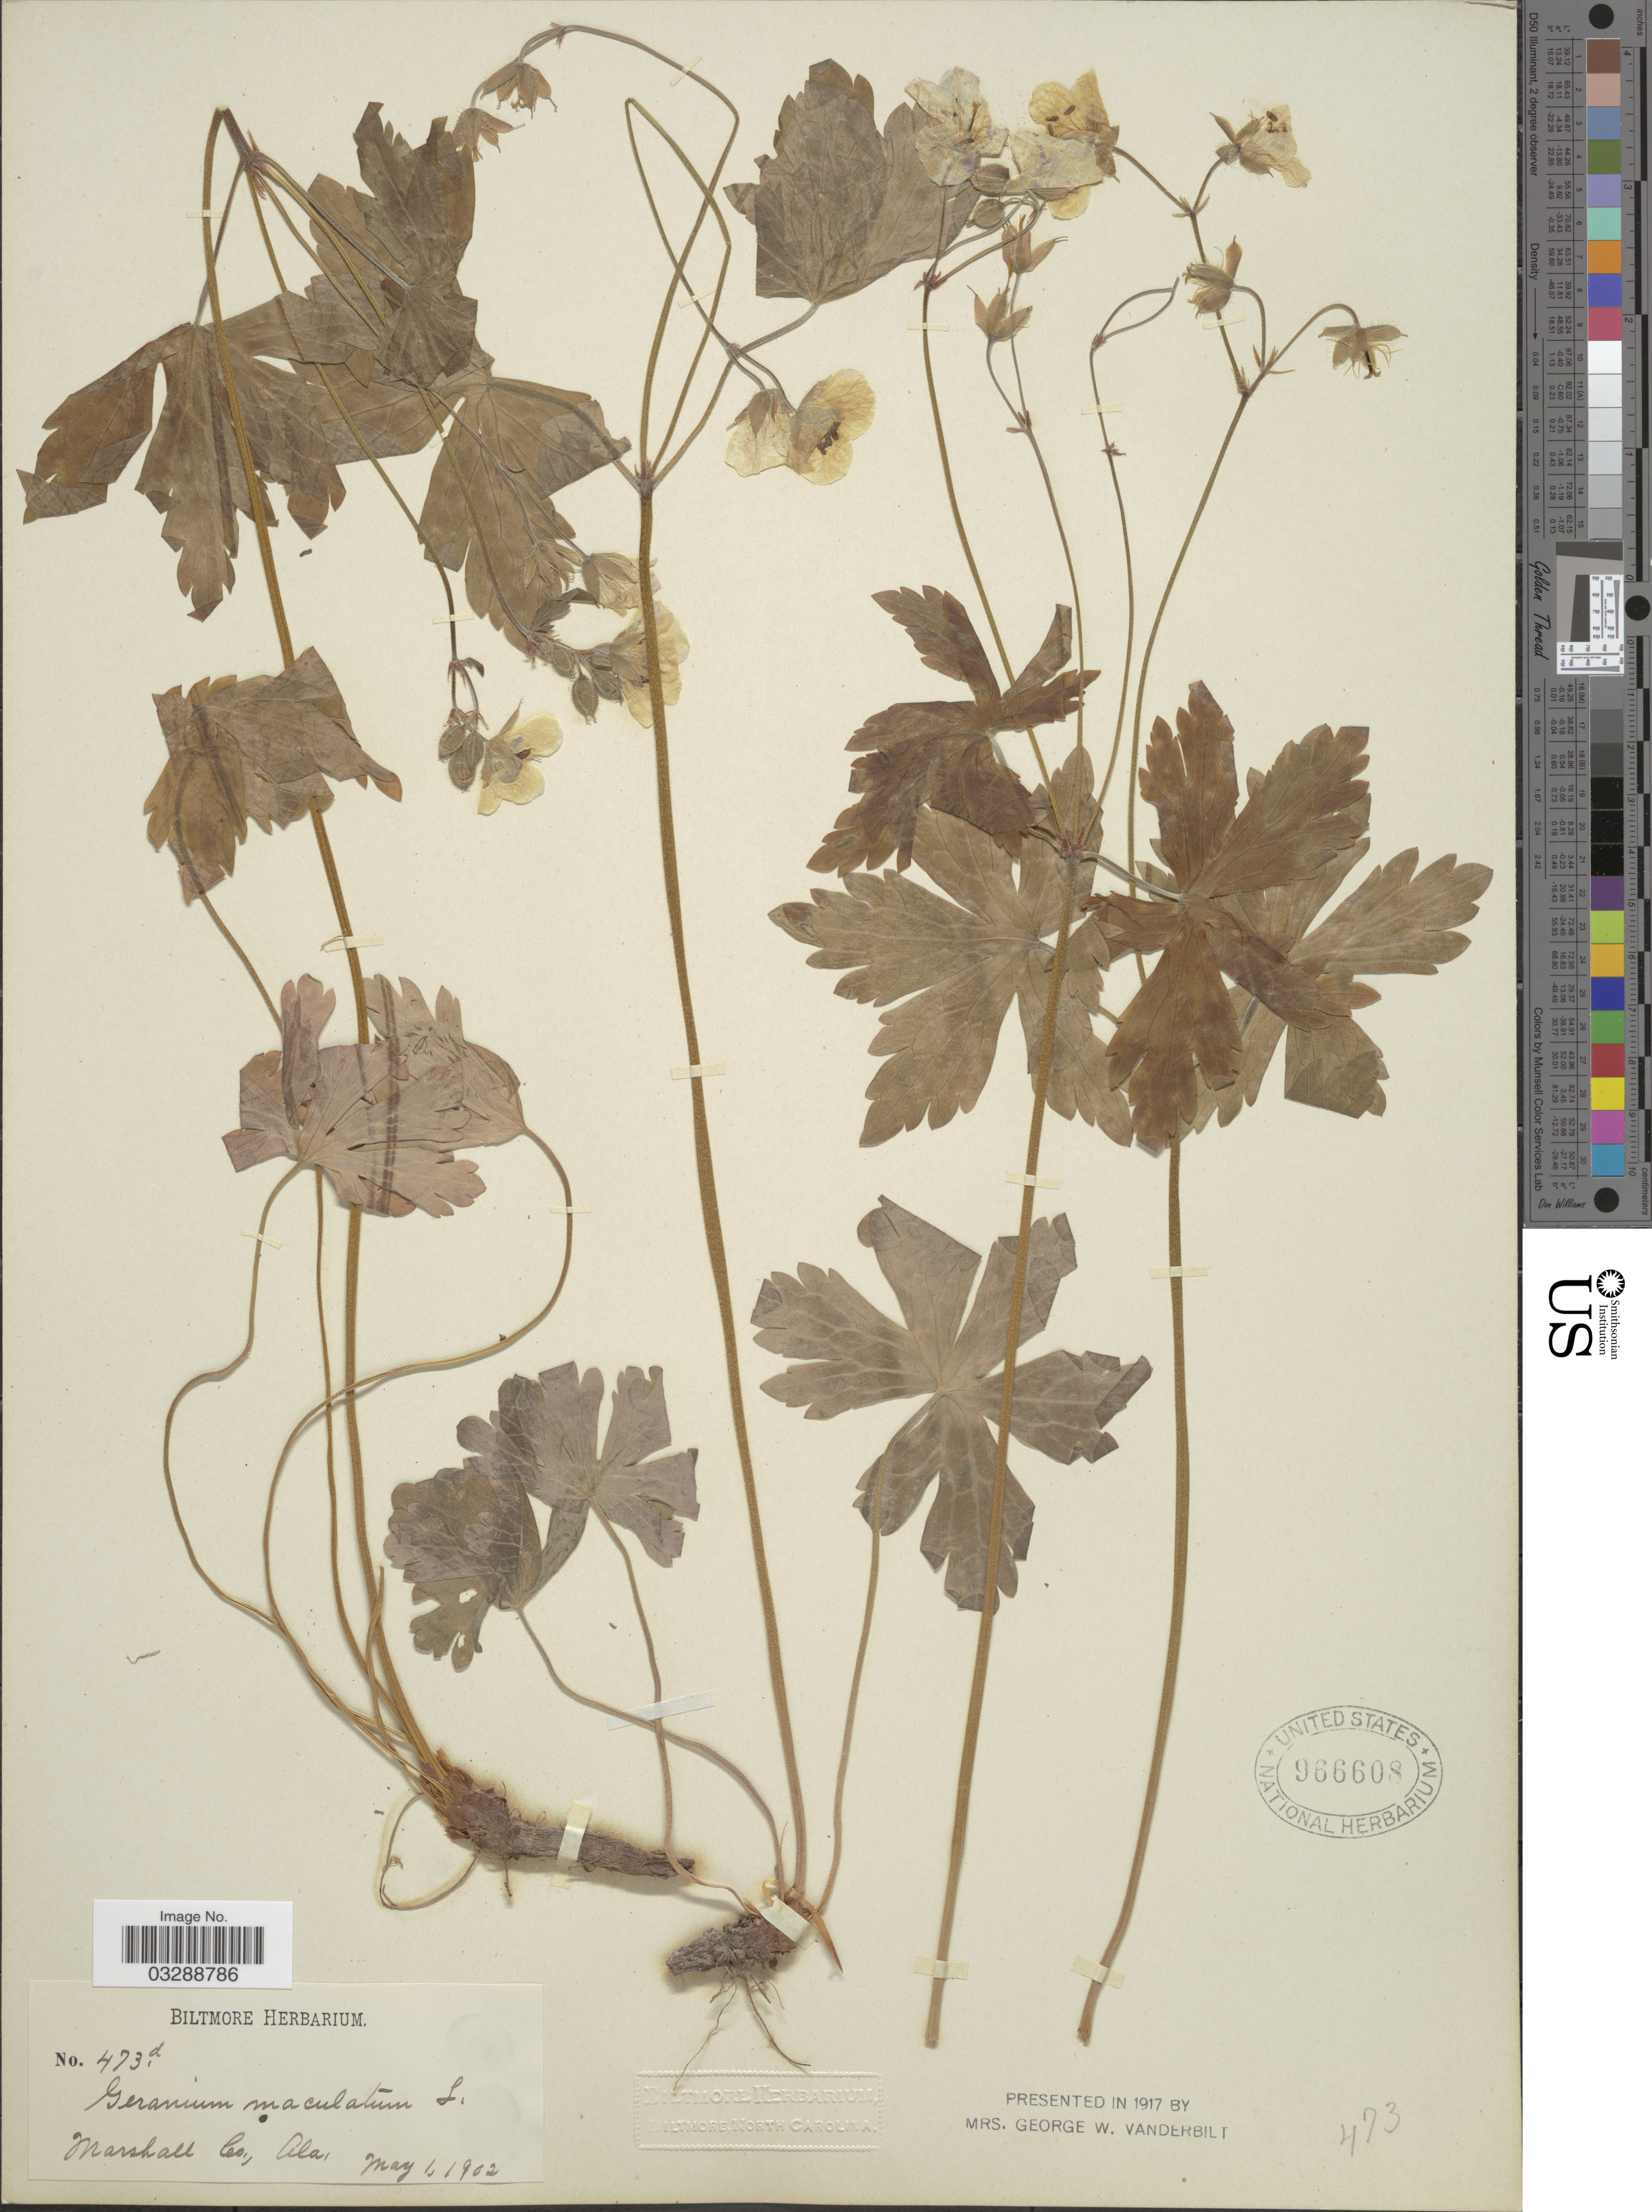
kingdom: Plantae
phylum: Tracheophyta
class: Magnoliopsida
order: Geraniales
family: Geraniaceae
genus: Geranium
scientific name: Geranium maculatum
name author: L.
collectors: ex herb. Biltmore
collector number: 473d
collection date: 1902-05-01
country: United States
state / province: Alabama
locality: Marshall Co.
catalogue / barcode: US 966608